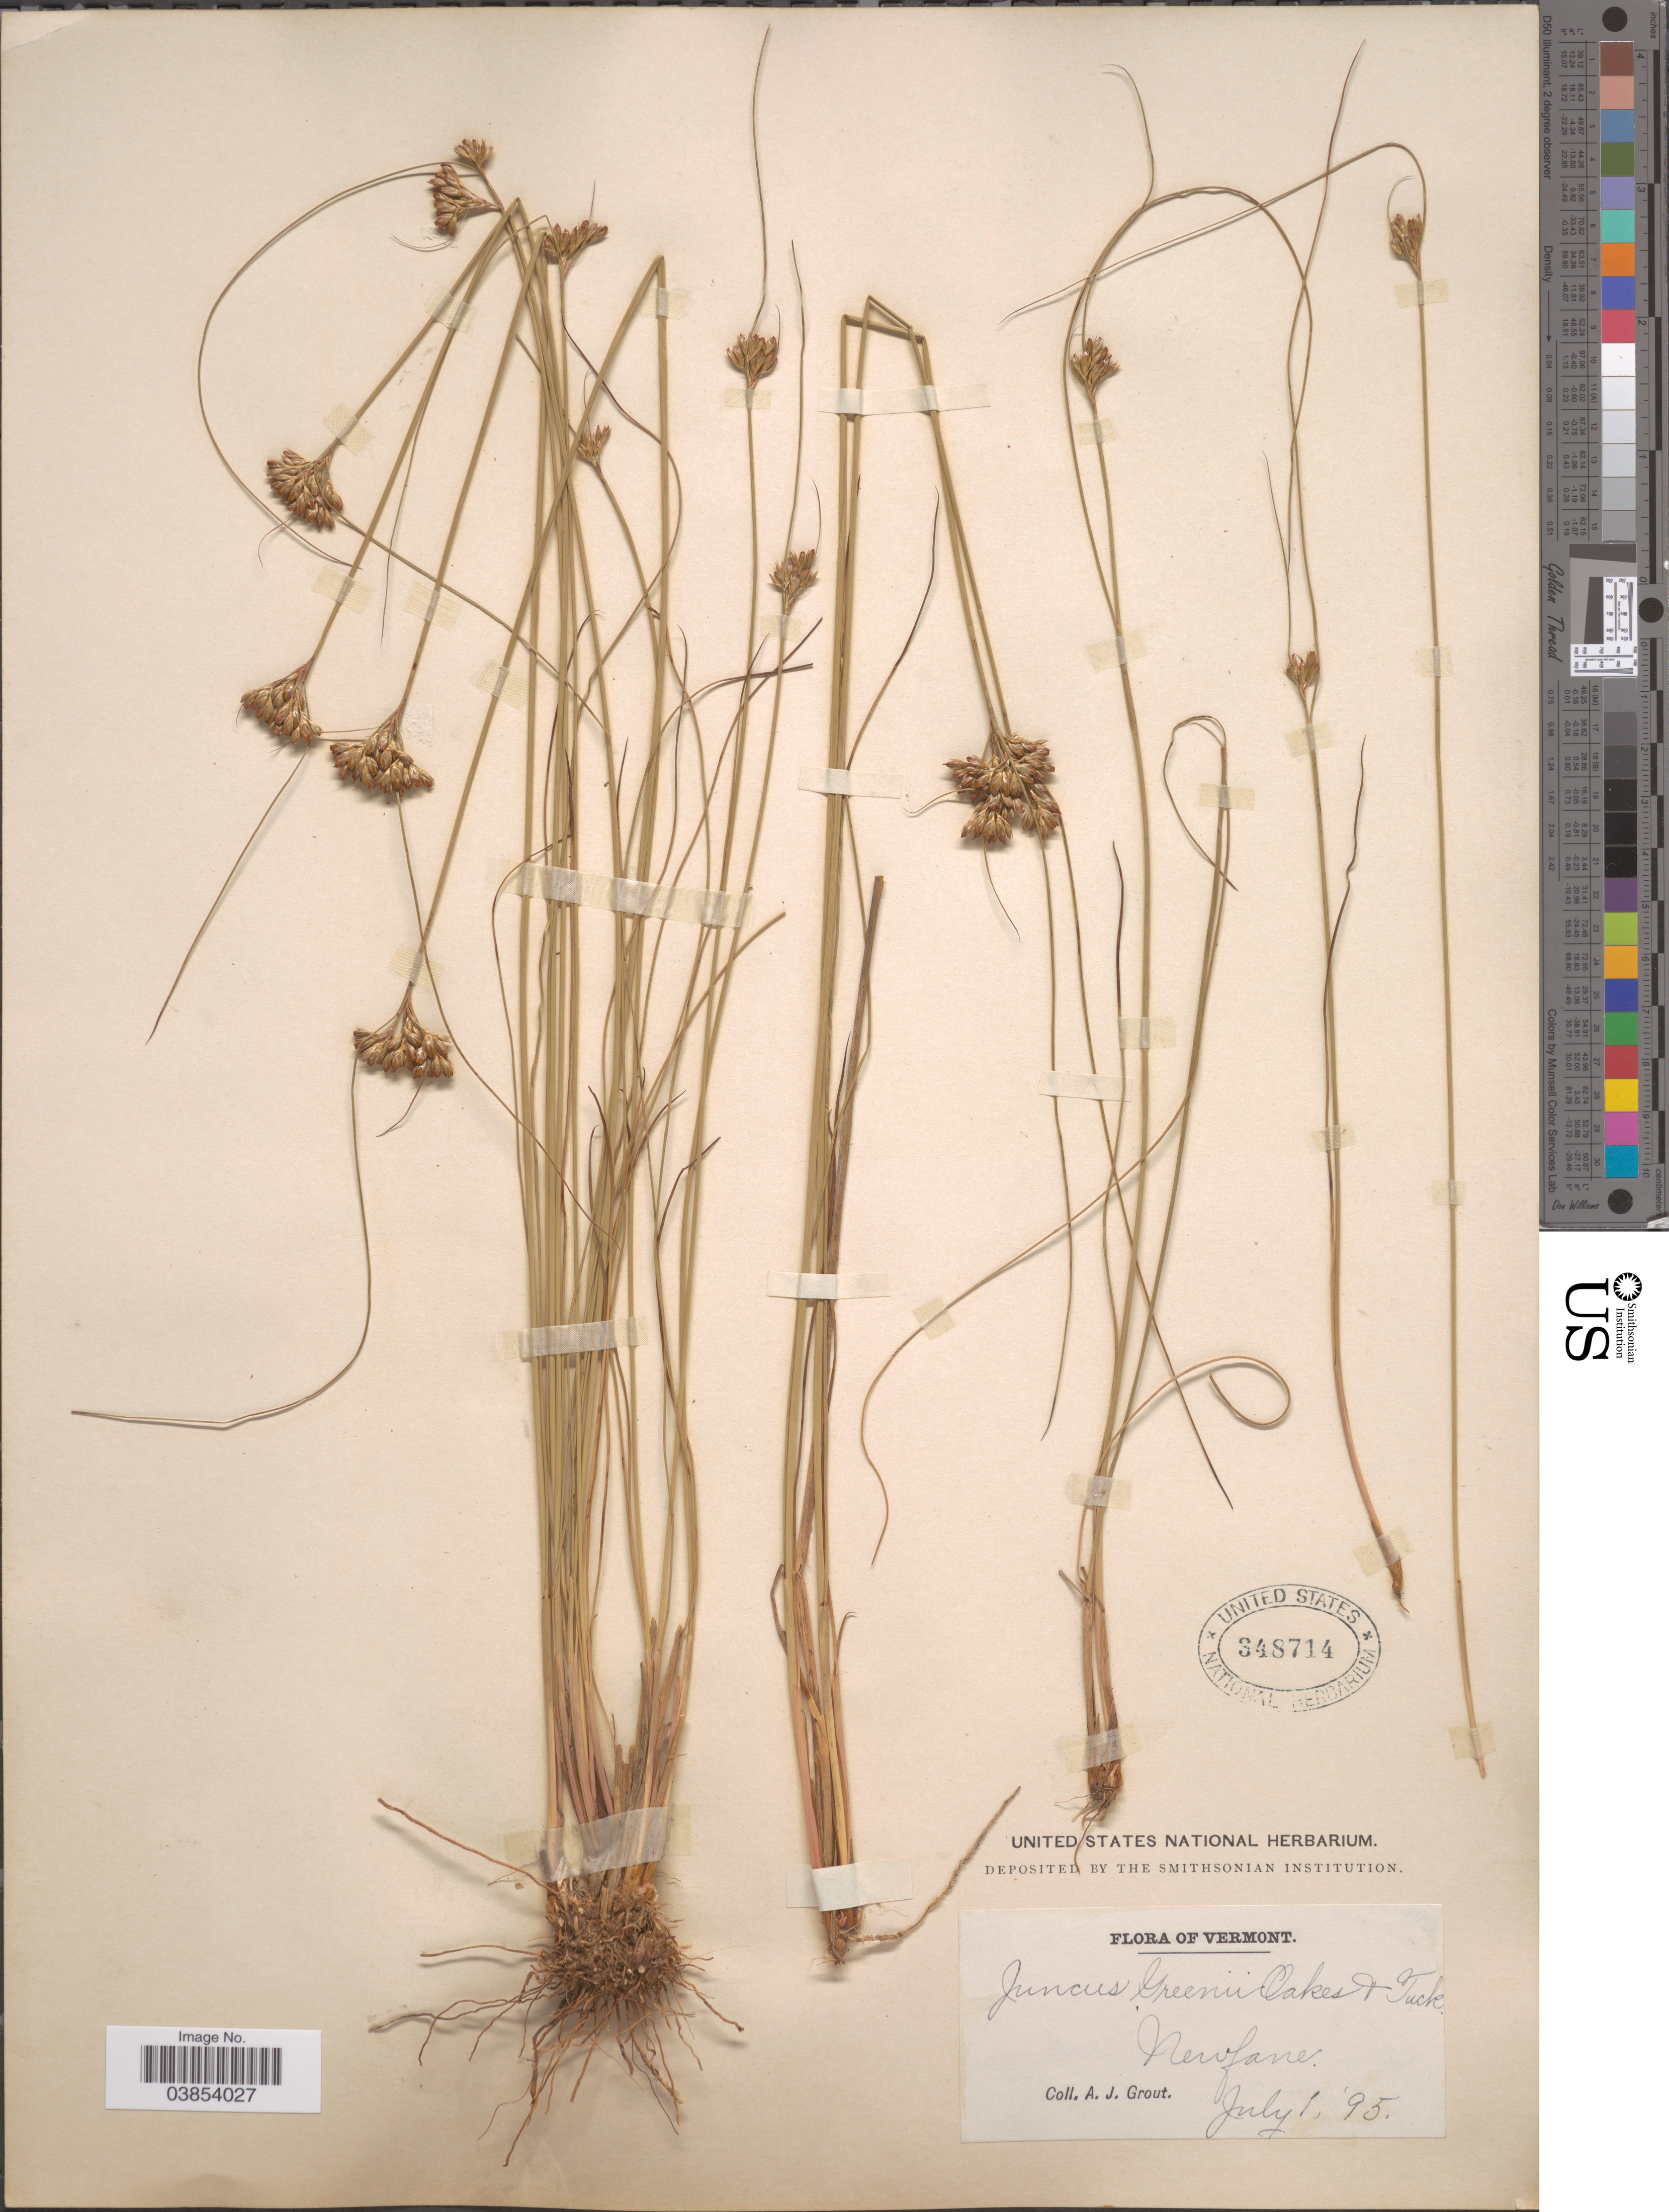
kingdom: Plantae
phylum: Tracheophyta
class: Liliopsida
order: Poales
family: Juncaceae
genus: Juncus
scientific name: Juncus greenei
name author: Oakes & Tuck.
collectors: A. J. Grout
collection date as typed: Transcribed d/m/y: 1/7/95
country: United States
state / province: Vermont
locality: Newfane.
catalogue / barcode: US 348714